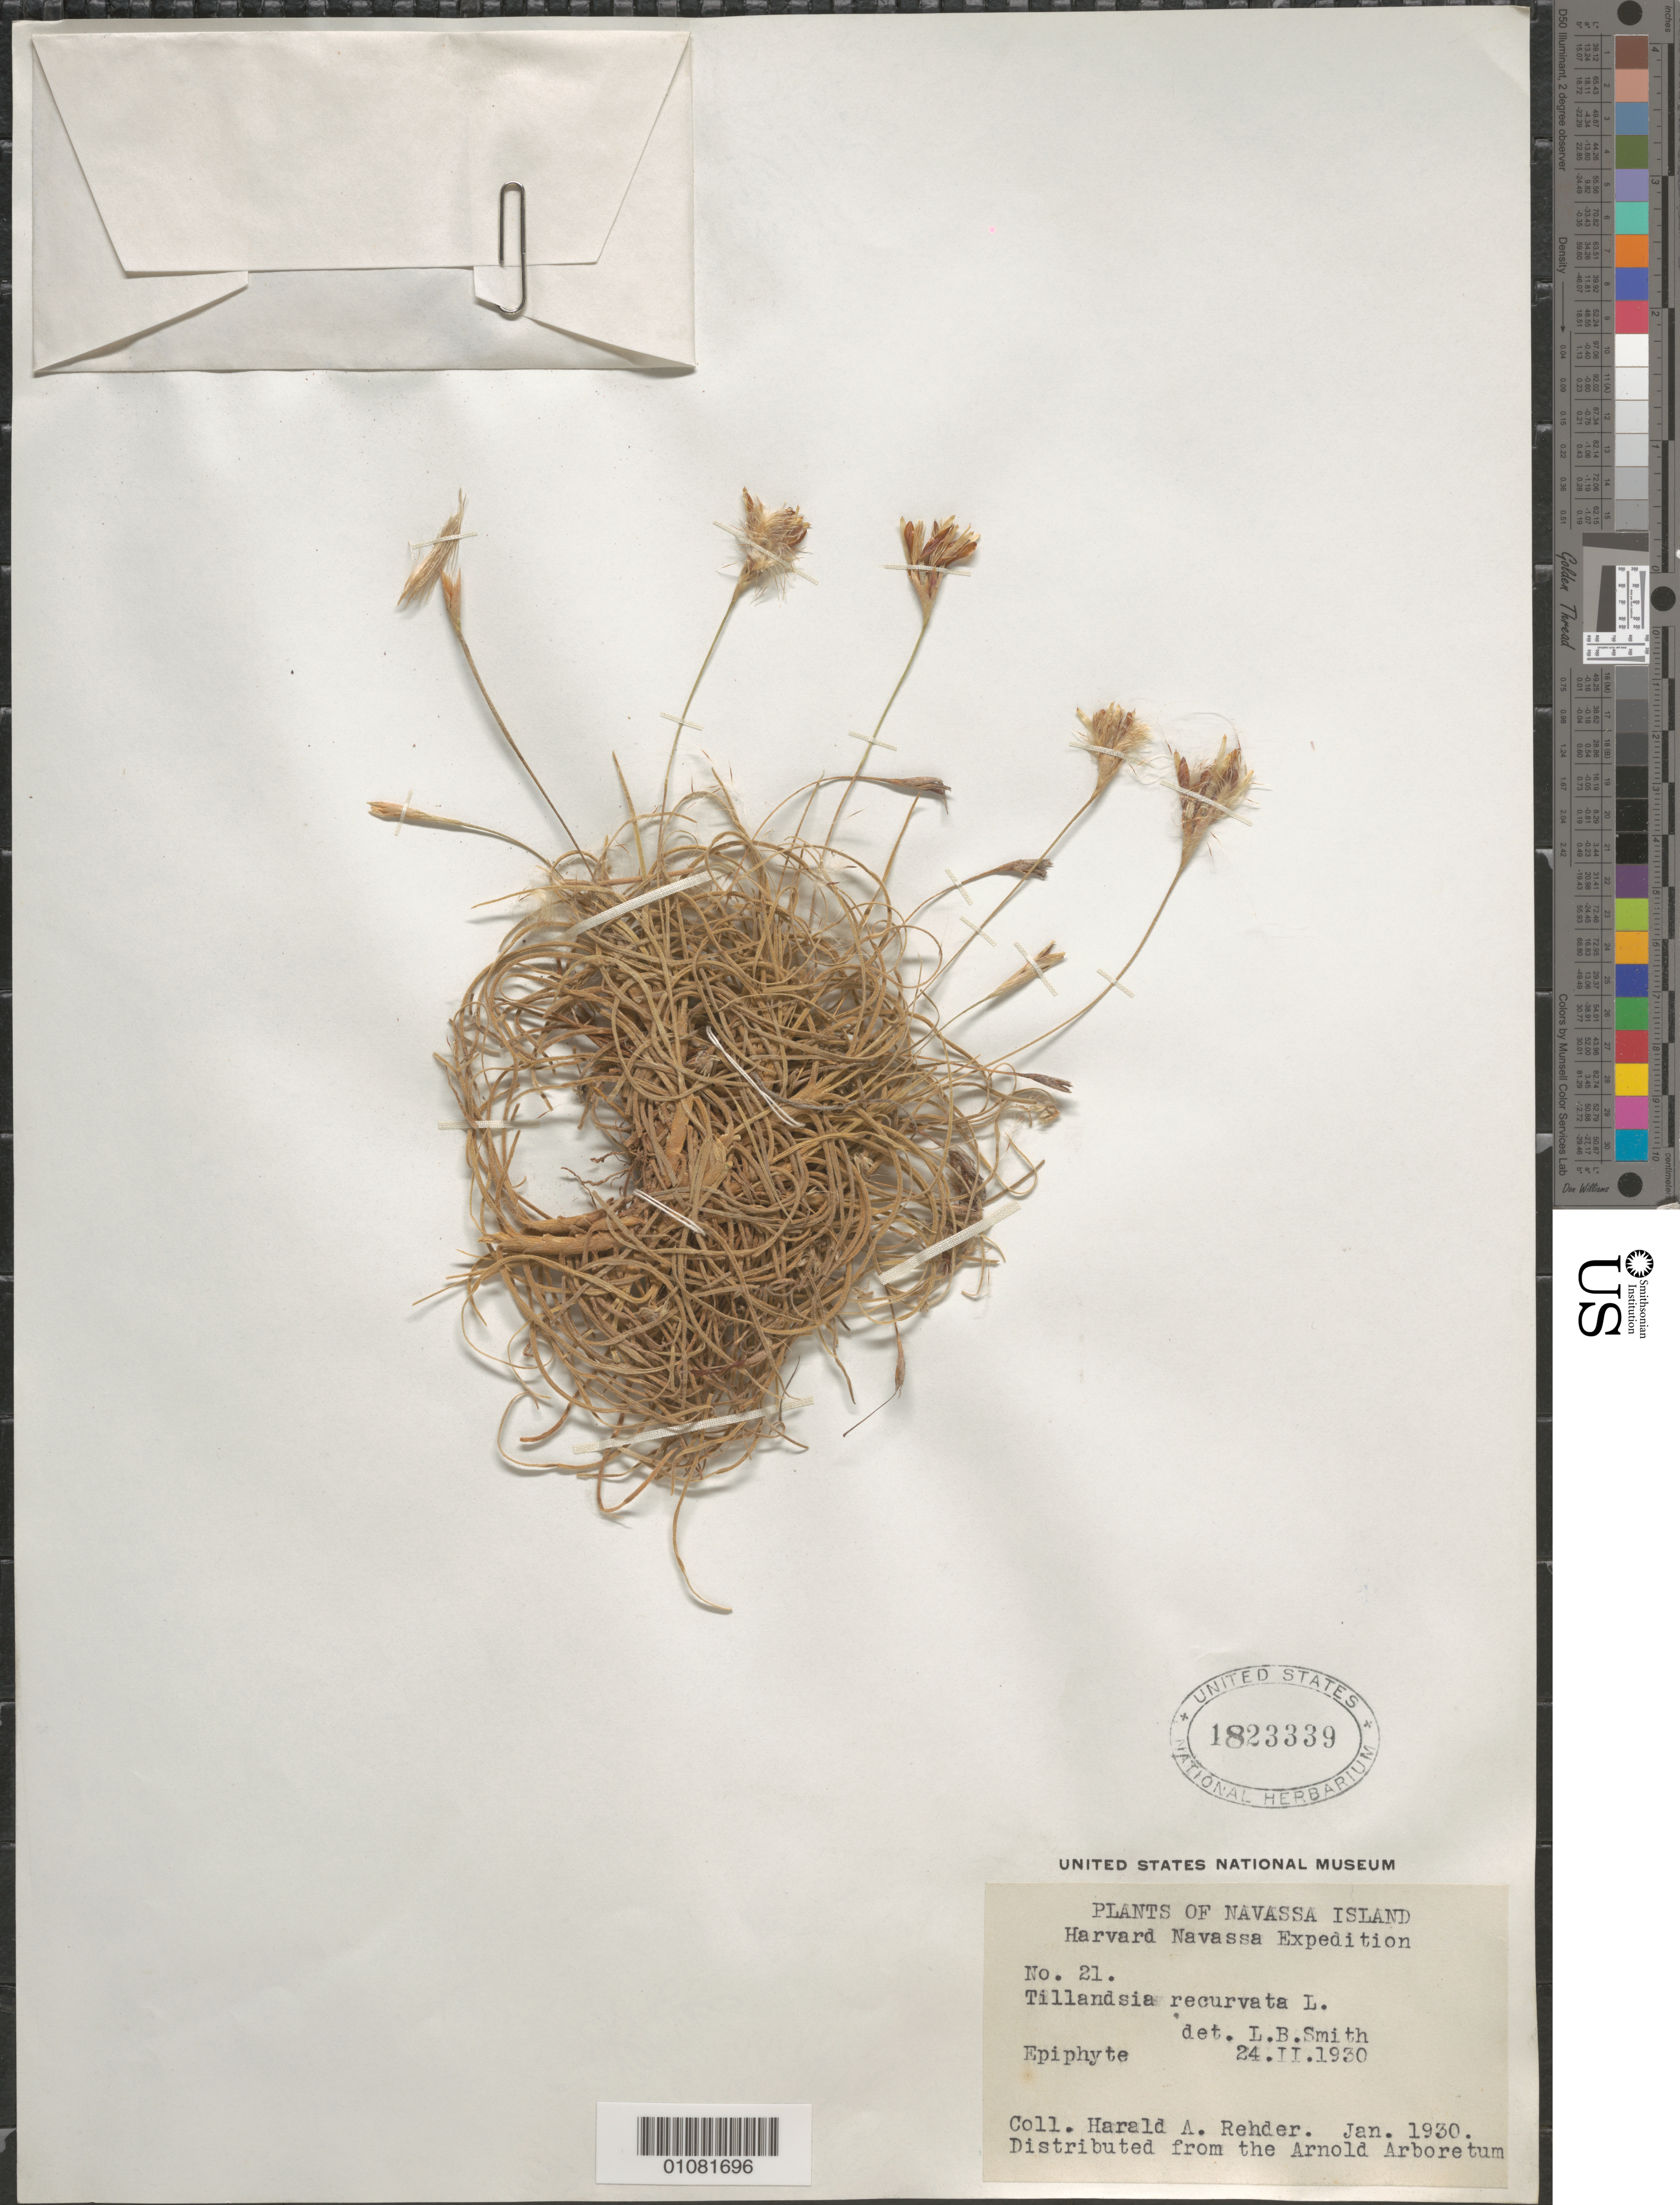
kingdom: Plantae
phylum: Tracheophyta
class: Liliopsida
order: Poales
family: Bromeliaceae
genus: Tillandsia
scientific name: Tillandsia recurvata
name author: L.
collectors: A. Rehder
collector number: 21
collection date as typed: Jan 1930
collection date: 1930-01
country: Navassa Island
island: Navassa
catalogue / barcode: US 1823339